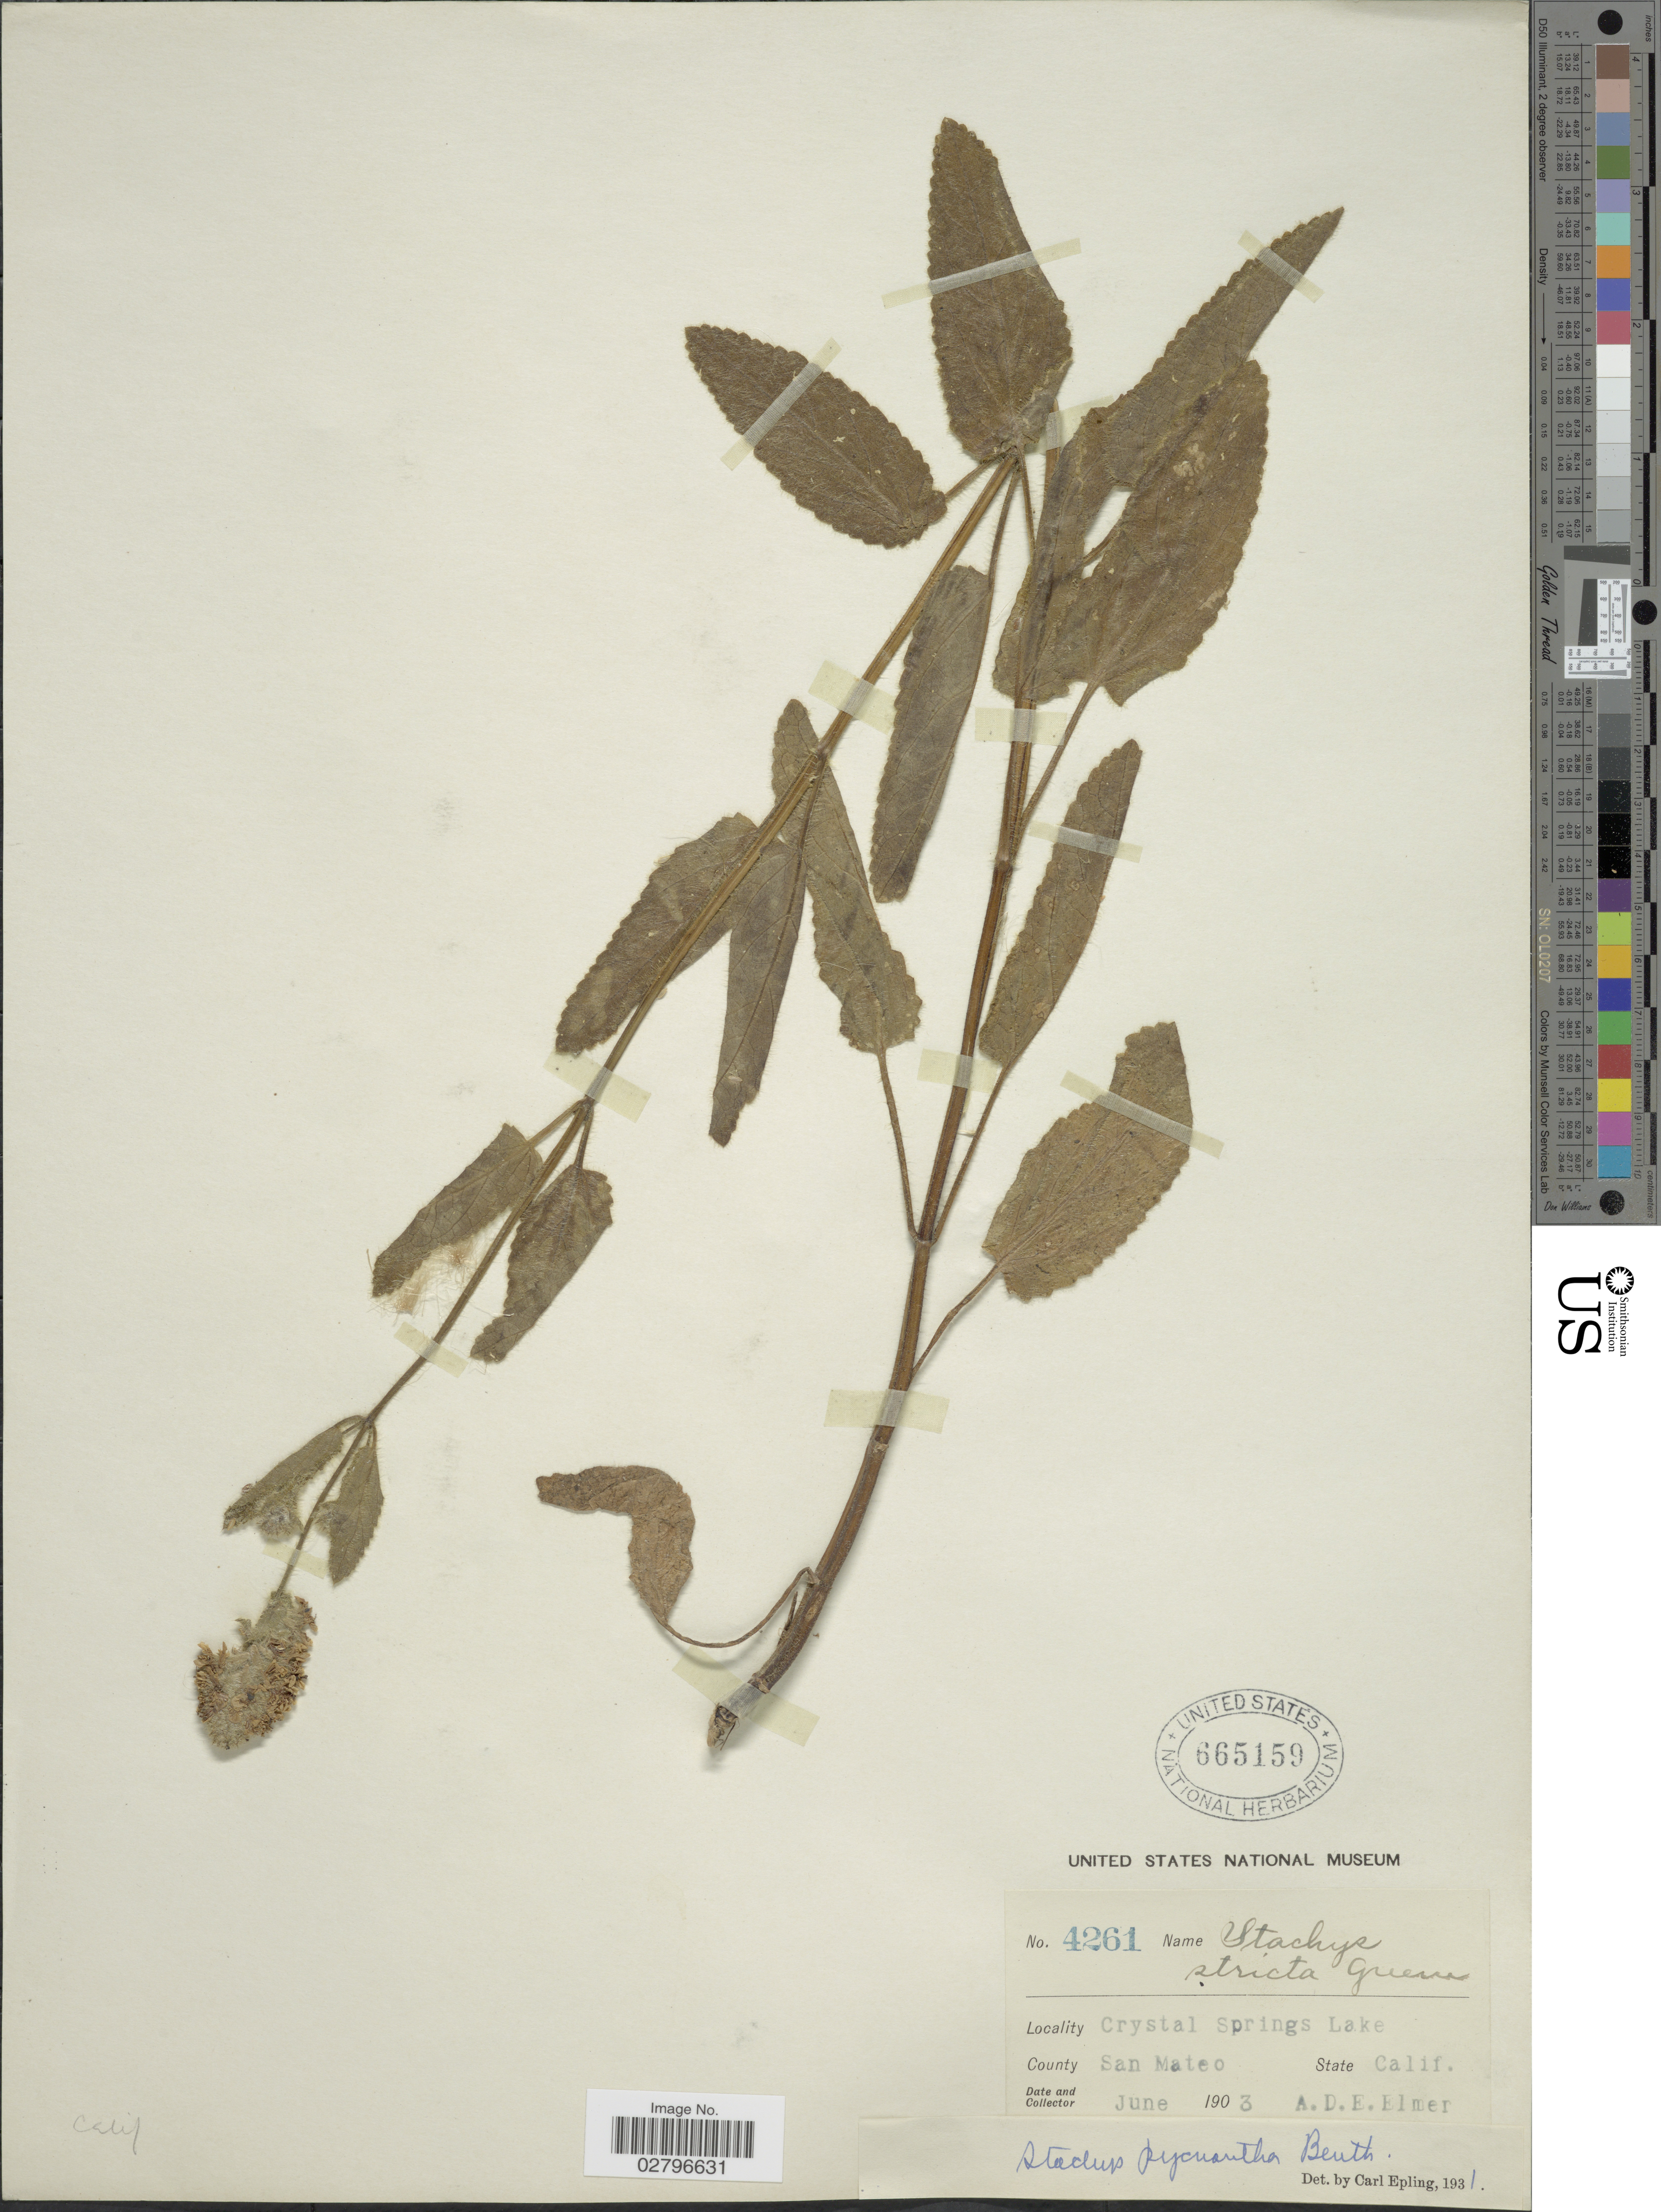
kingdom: Plantae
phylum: Tracheophyta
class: Magnoliopsida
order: Lamiales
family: Lamiaceae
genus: Stachys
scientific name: Stachys pycnantha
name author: Benth.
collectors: A. D. E. Elmer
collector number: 4261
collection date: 1903-06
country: United States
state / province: California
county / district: San Mateo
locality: Crystal Springs Lake.County San Mateo.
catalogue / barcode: US 665159